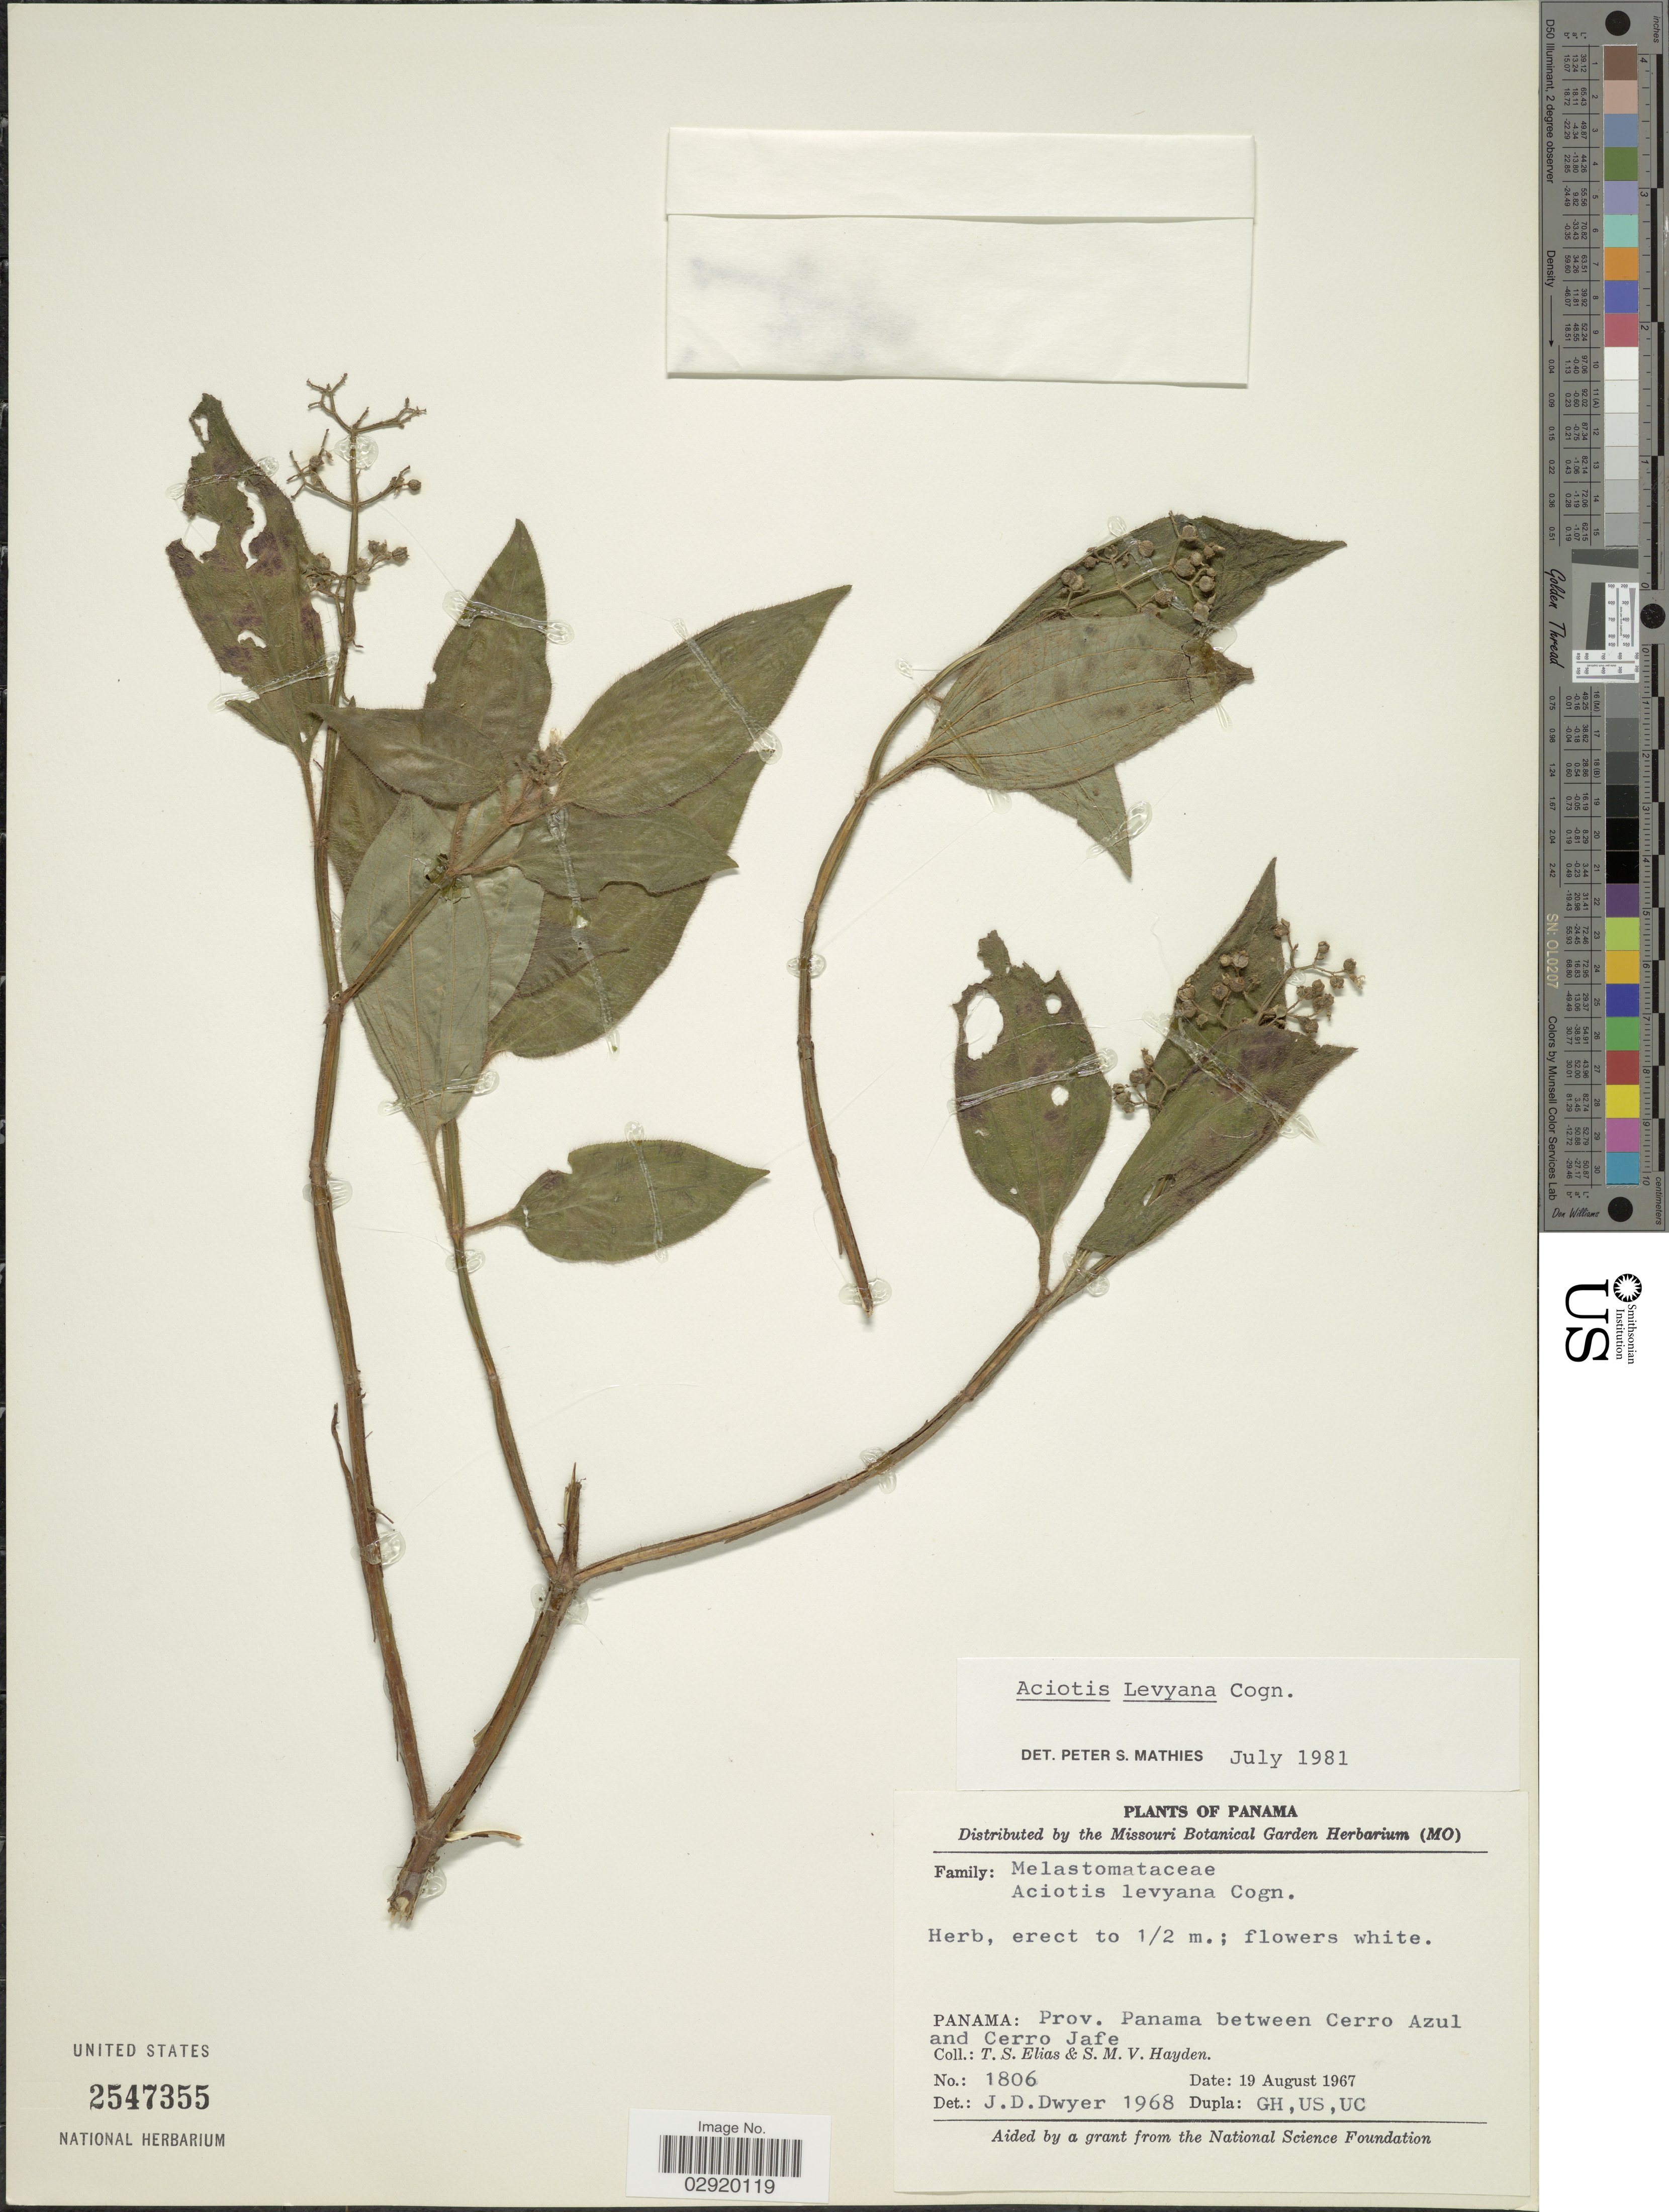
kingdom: Plantae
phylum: Tracheophyta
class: Magnoliopsida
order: Myrtales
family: Melastomataceae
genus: Aciotis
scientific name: Aciotis rubricaulis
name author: (Mart. ex DC.) Triana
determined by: Nunes da Silva, Diego, (RB), Jardim Botanico do Rio de Janeiro - Herbario (BRAZIL)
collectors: T. S. Elias & S. M. Hayden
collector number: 1806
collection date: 1967-08-19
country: Panama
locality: Between Cerro Azul and Cerro Jafe.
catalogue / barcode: US 2547355